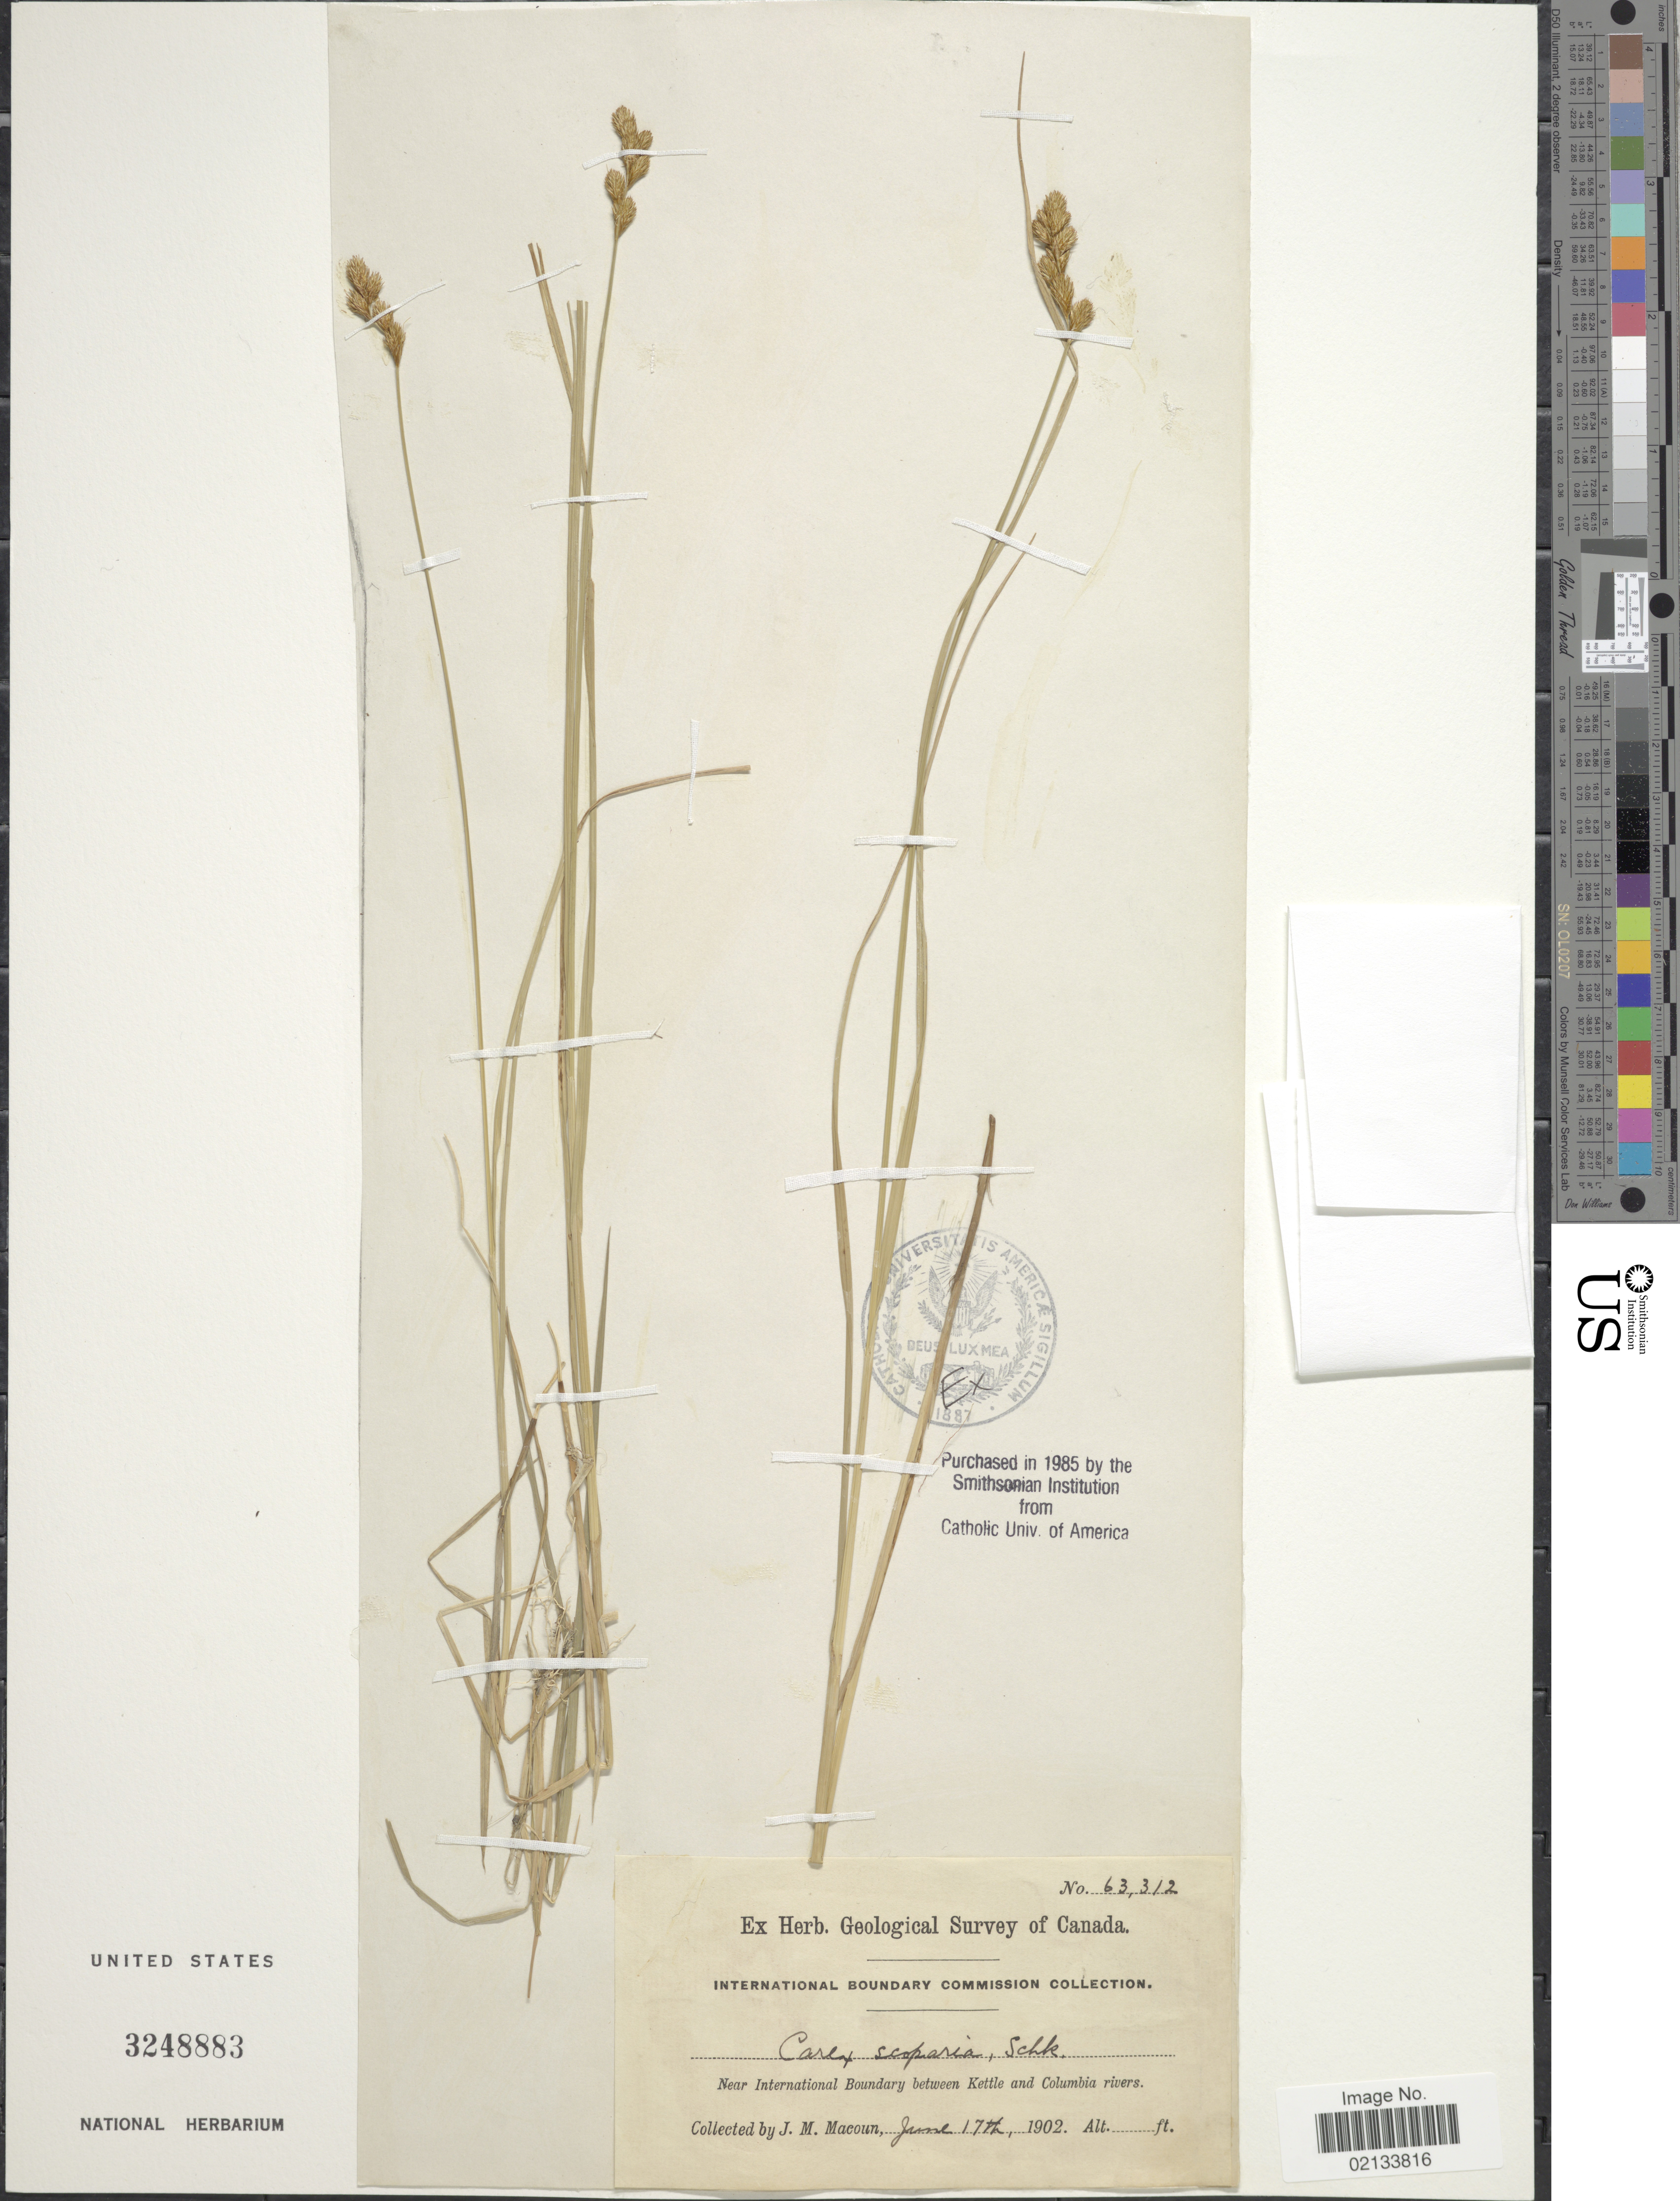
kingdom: Plantae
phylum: Tracheophyta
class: Liliopsida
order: Poales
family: Cyperaceae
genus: Carex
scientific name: Carex scoparia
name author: Schkuhr ex Willd.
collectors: J. M. Macoun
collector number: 63312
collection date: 1902-06-17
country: Canada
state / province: British Columbia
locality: Near International Boundary between Kettle and Columbia rivers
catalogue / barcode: US 3248883